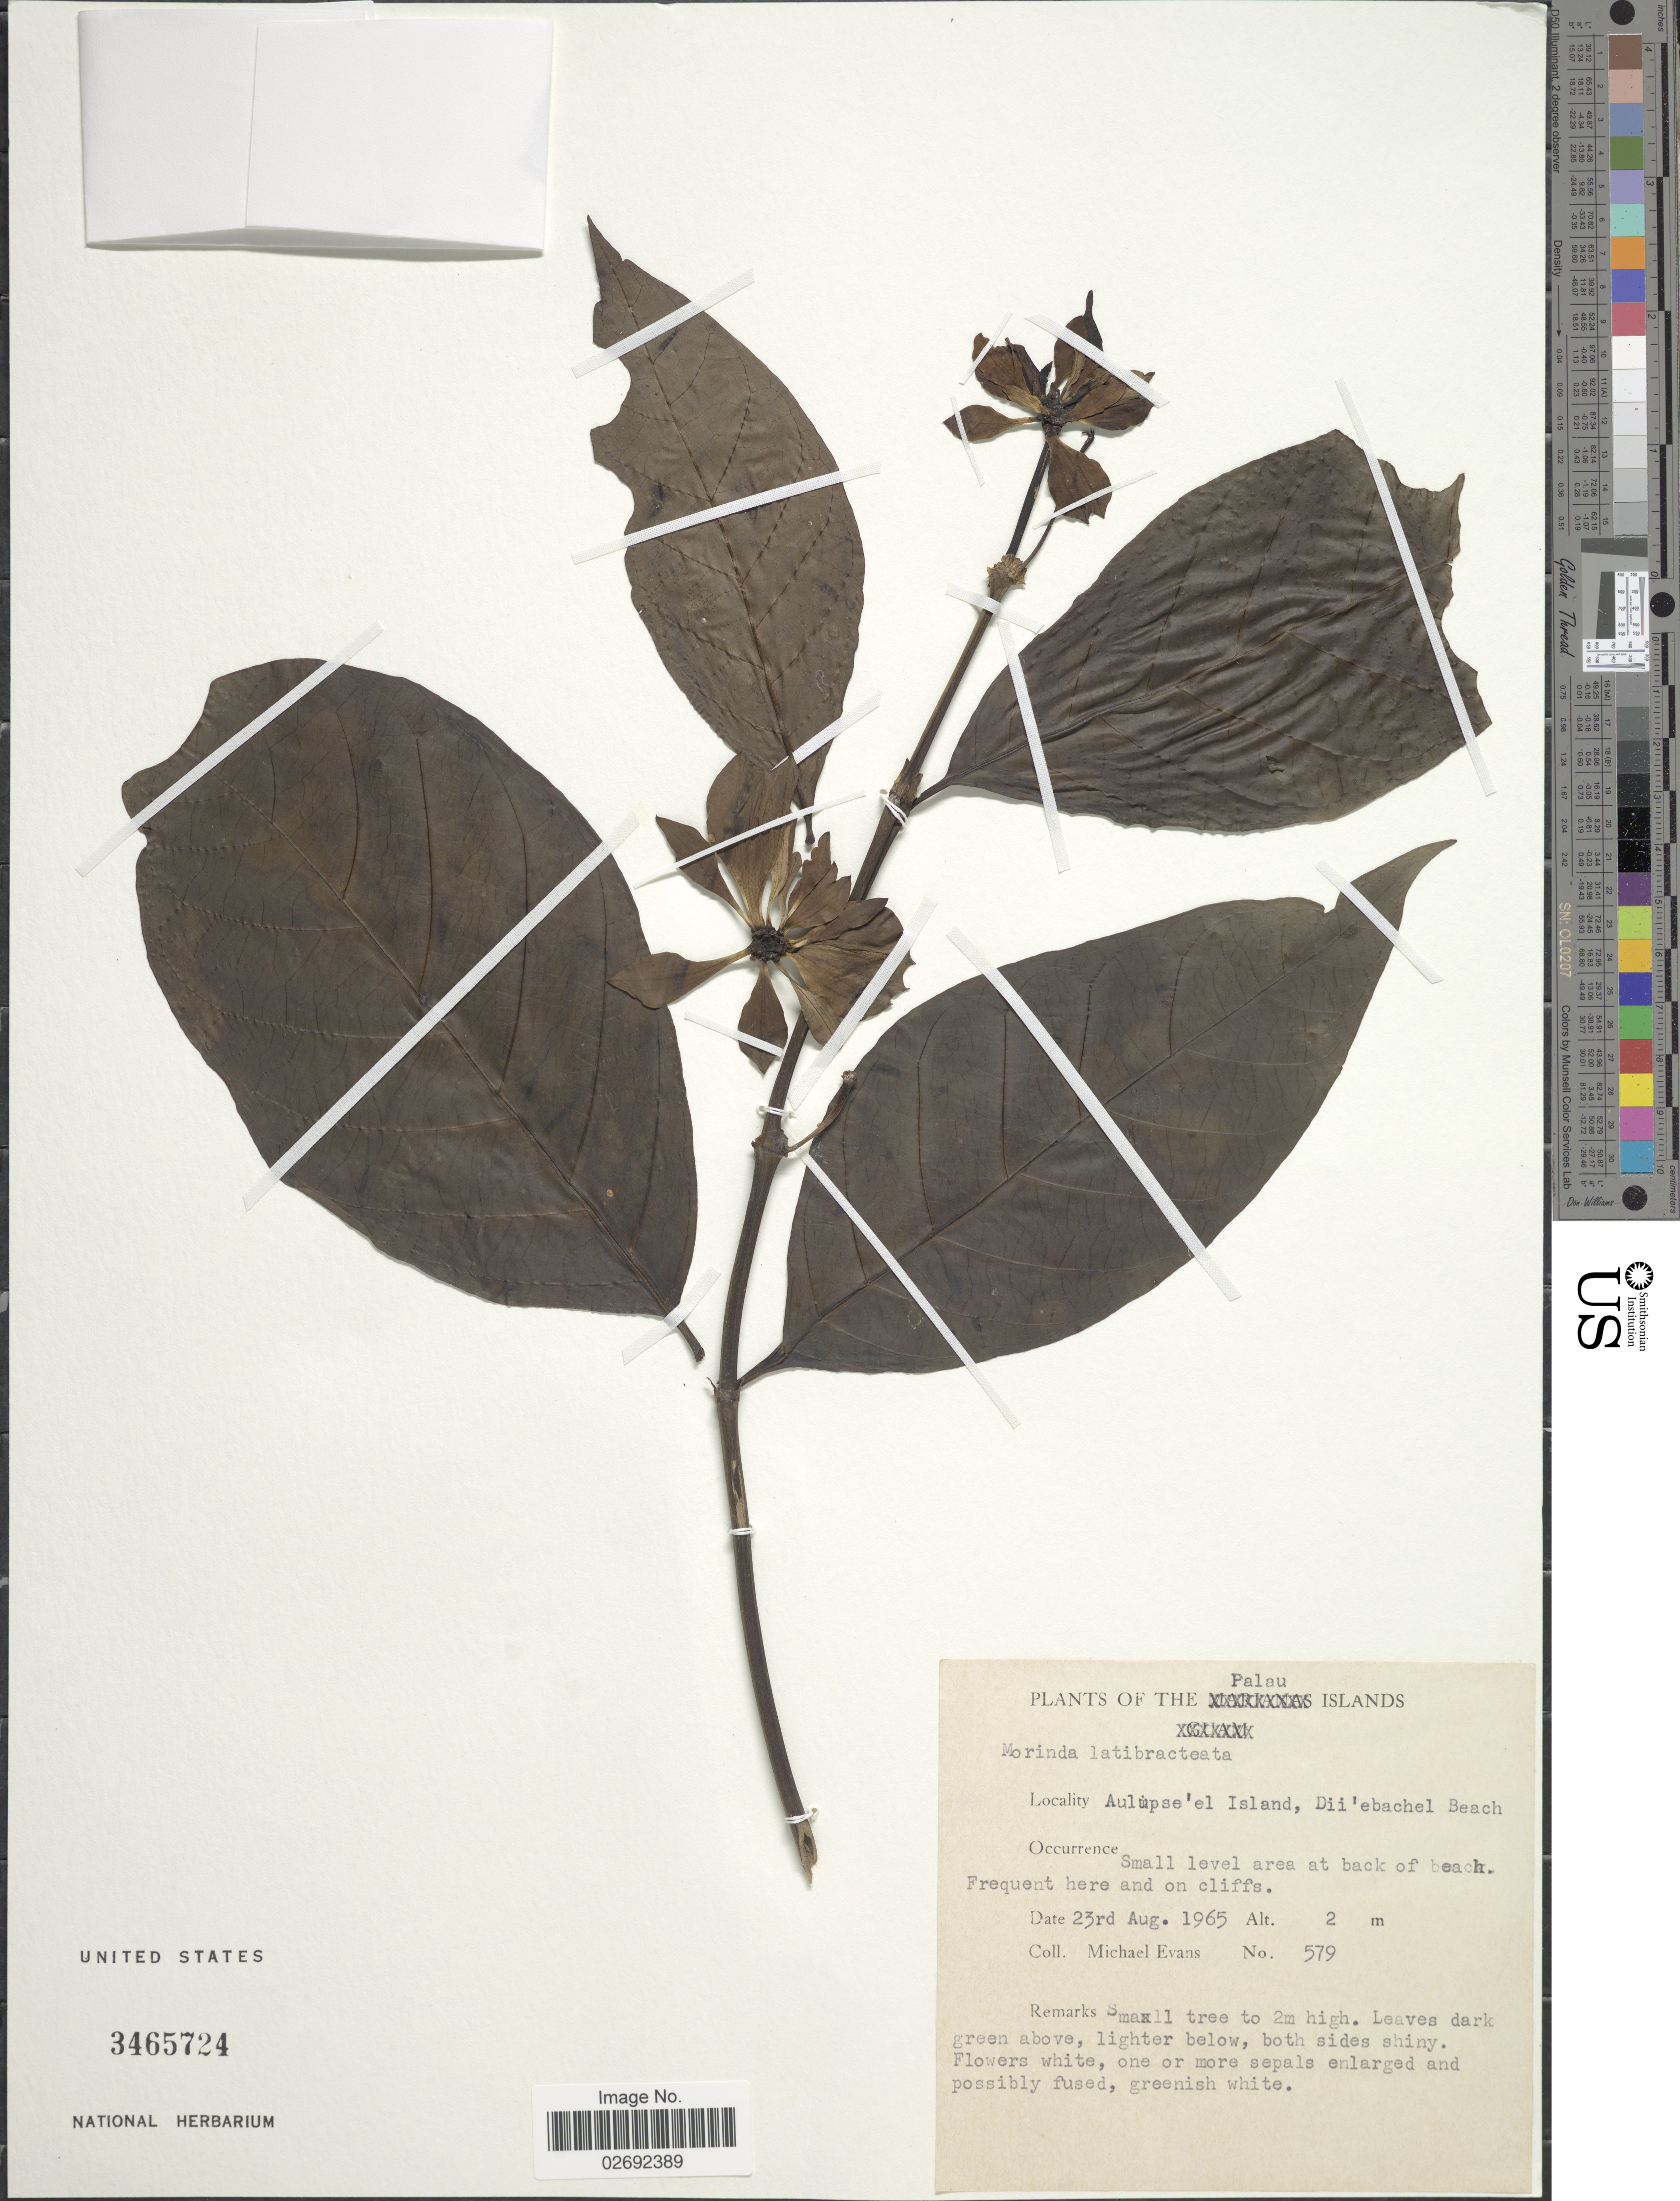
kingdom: Plantae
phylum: Tracheophyta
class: Magnoliopsida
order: Gentianales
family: Rubiaceae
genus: Morinda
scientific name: Morinda latibractea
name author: Valeton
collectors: M. Evans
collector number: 579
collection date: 1965-08-23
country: Palau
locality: Palau Islands. Aulupse'el Island, Dii'ebachel Beach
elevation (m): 2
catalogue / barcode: US 3465724